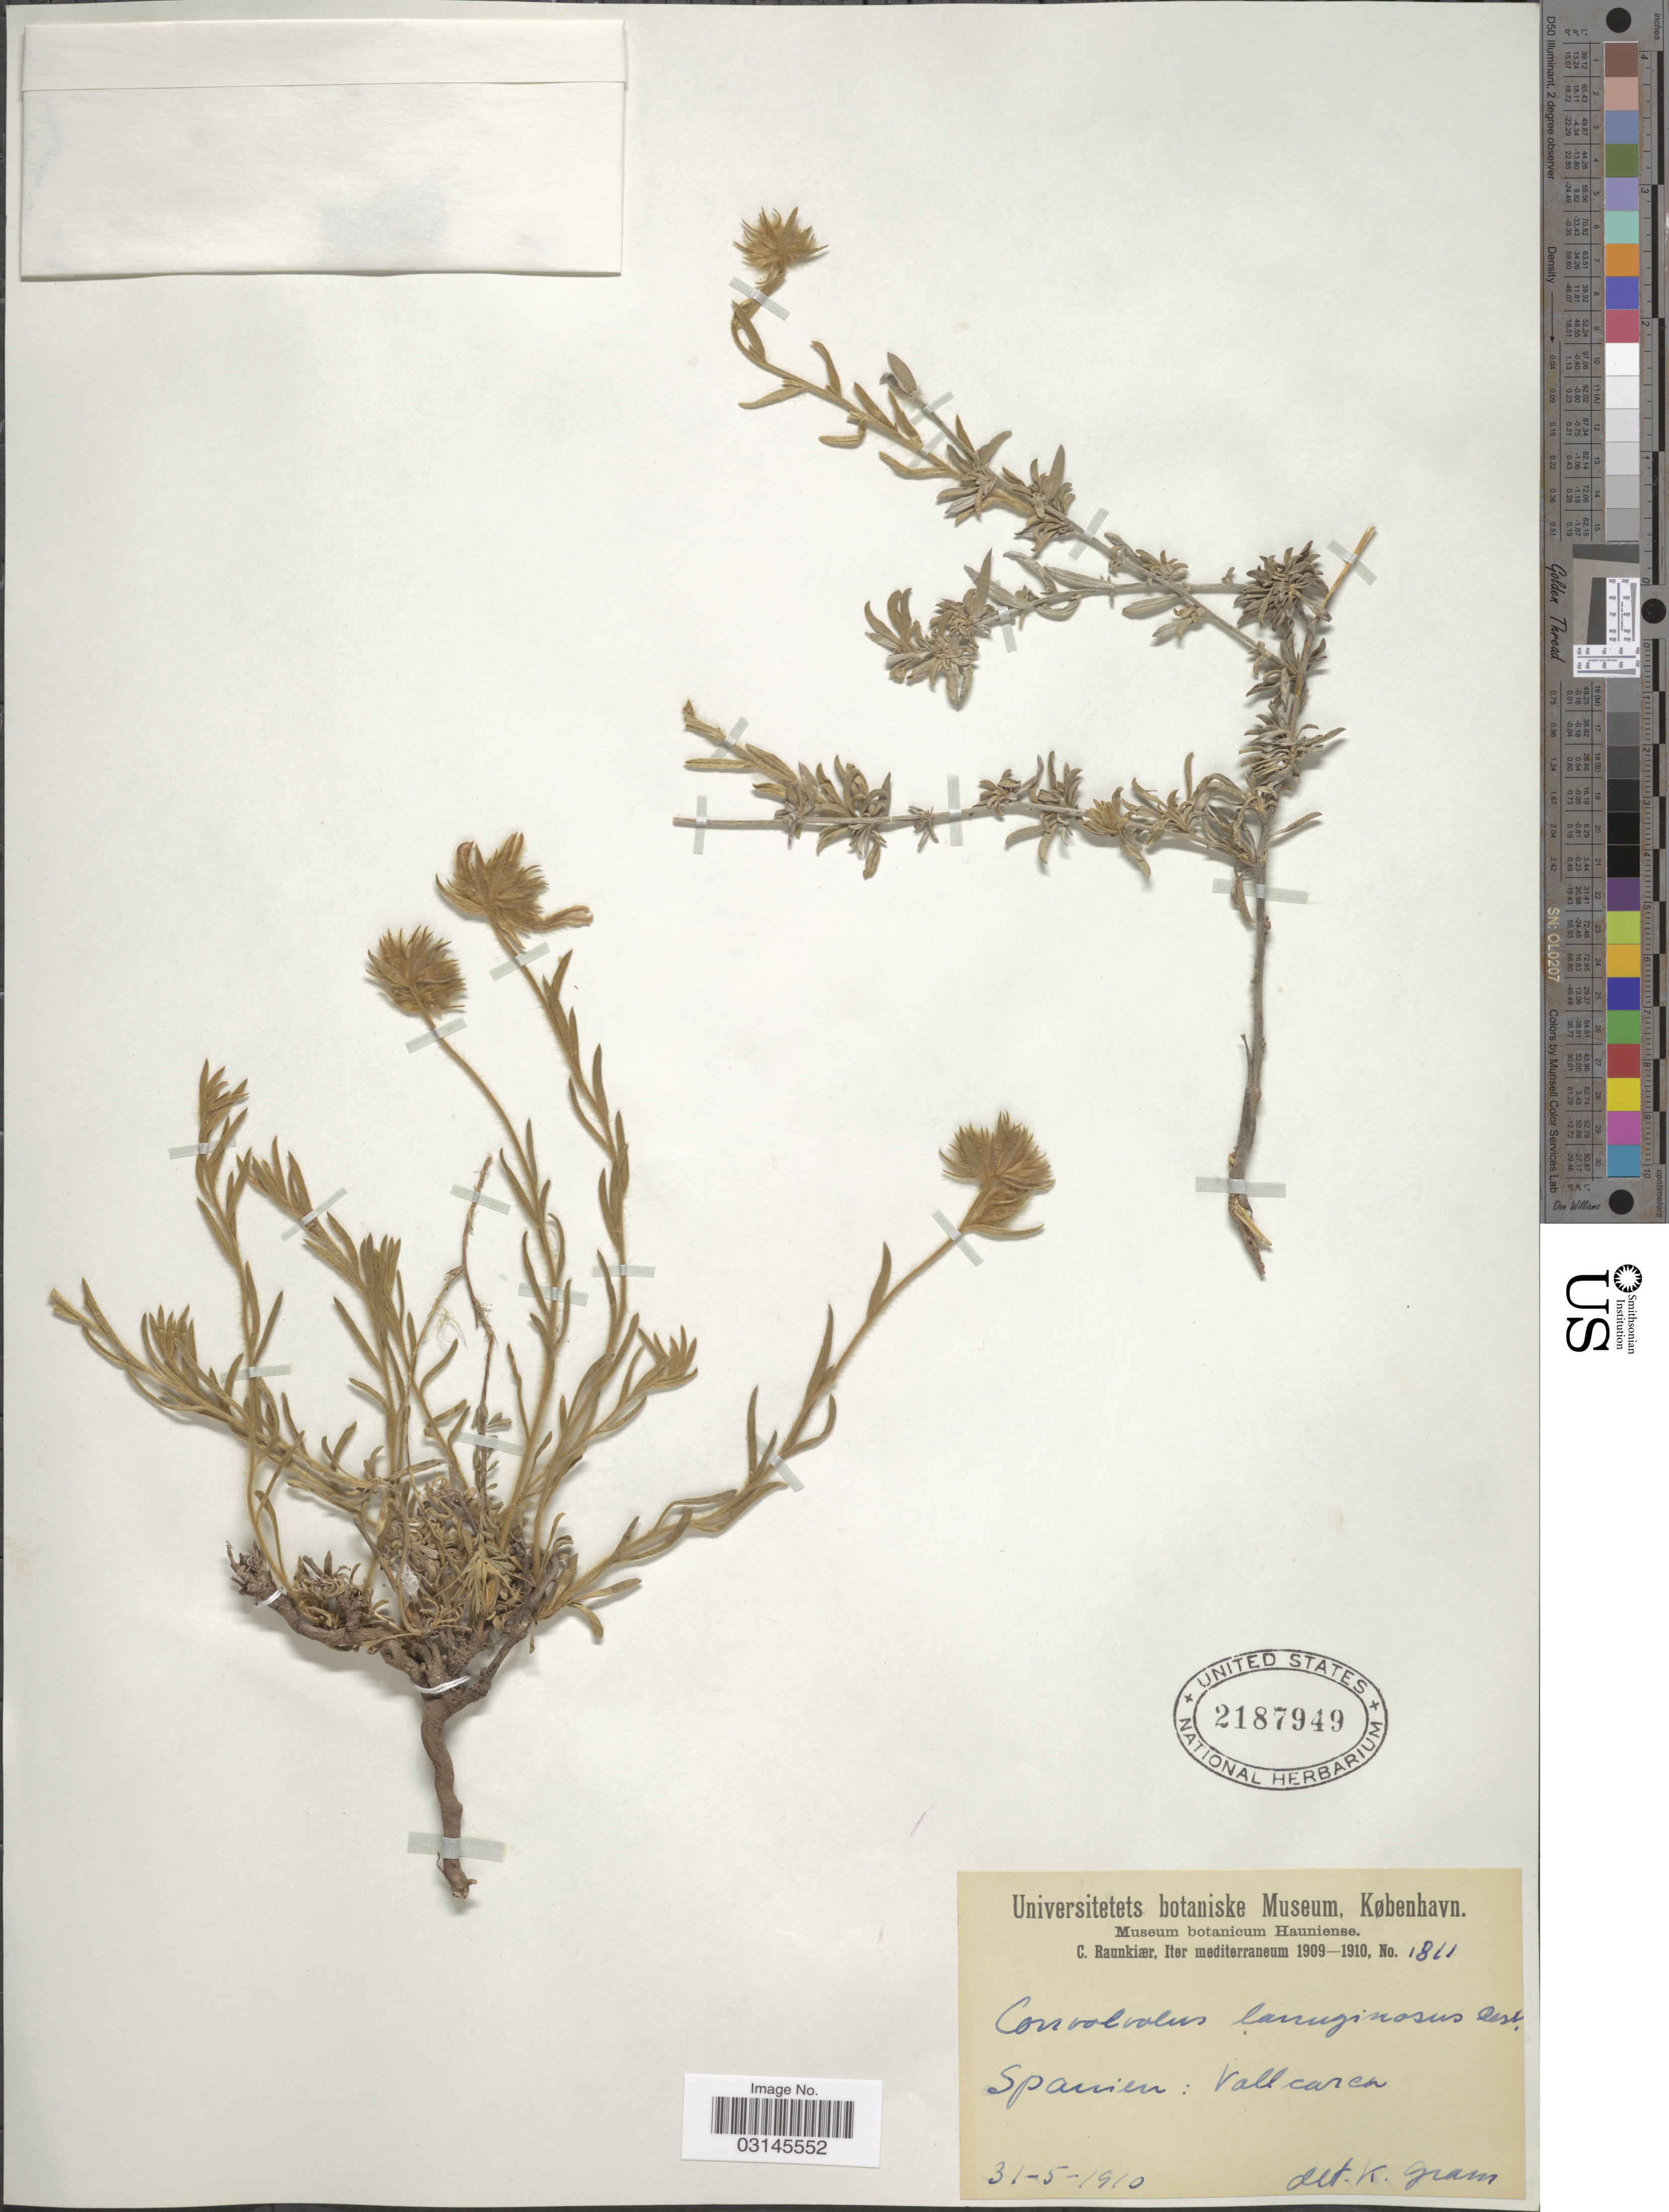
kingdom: Plantae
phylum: Tracheophyta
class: Magnoliopsida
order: Solanales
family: Convolvulaceae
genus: Convolvulus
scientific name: Convolvulus lanuginosus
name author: Desr.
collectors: C. Raunkiær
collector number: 1811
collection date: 1910-05-31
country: Spain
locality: Iter mediterraneum. Vallcaren.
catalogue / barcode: US 2187949